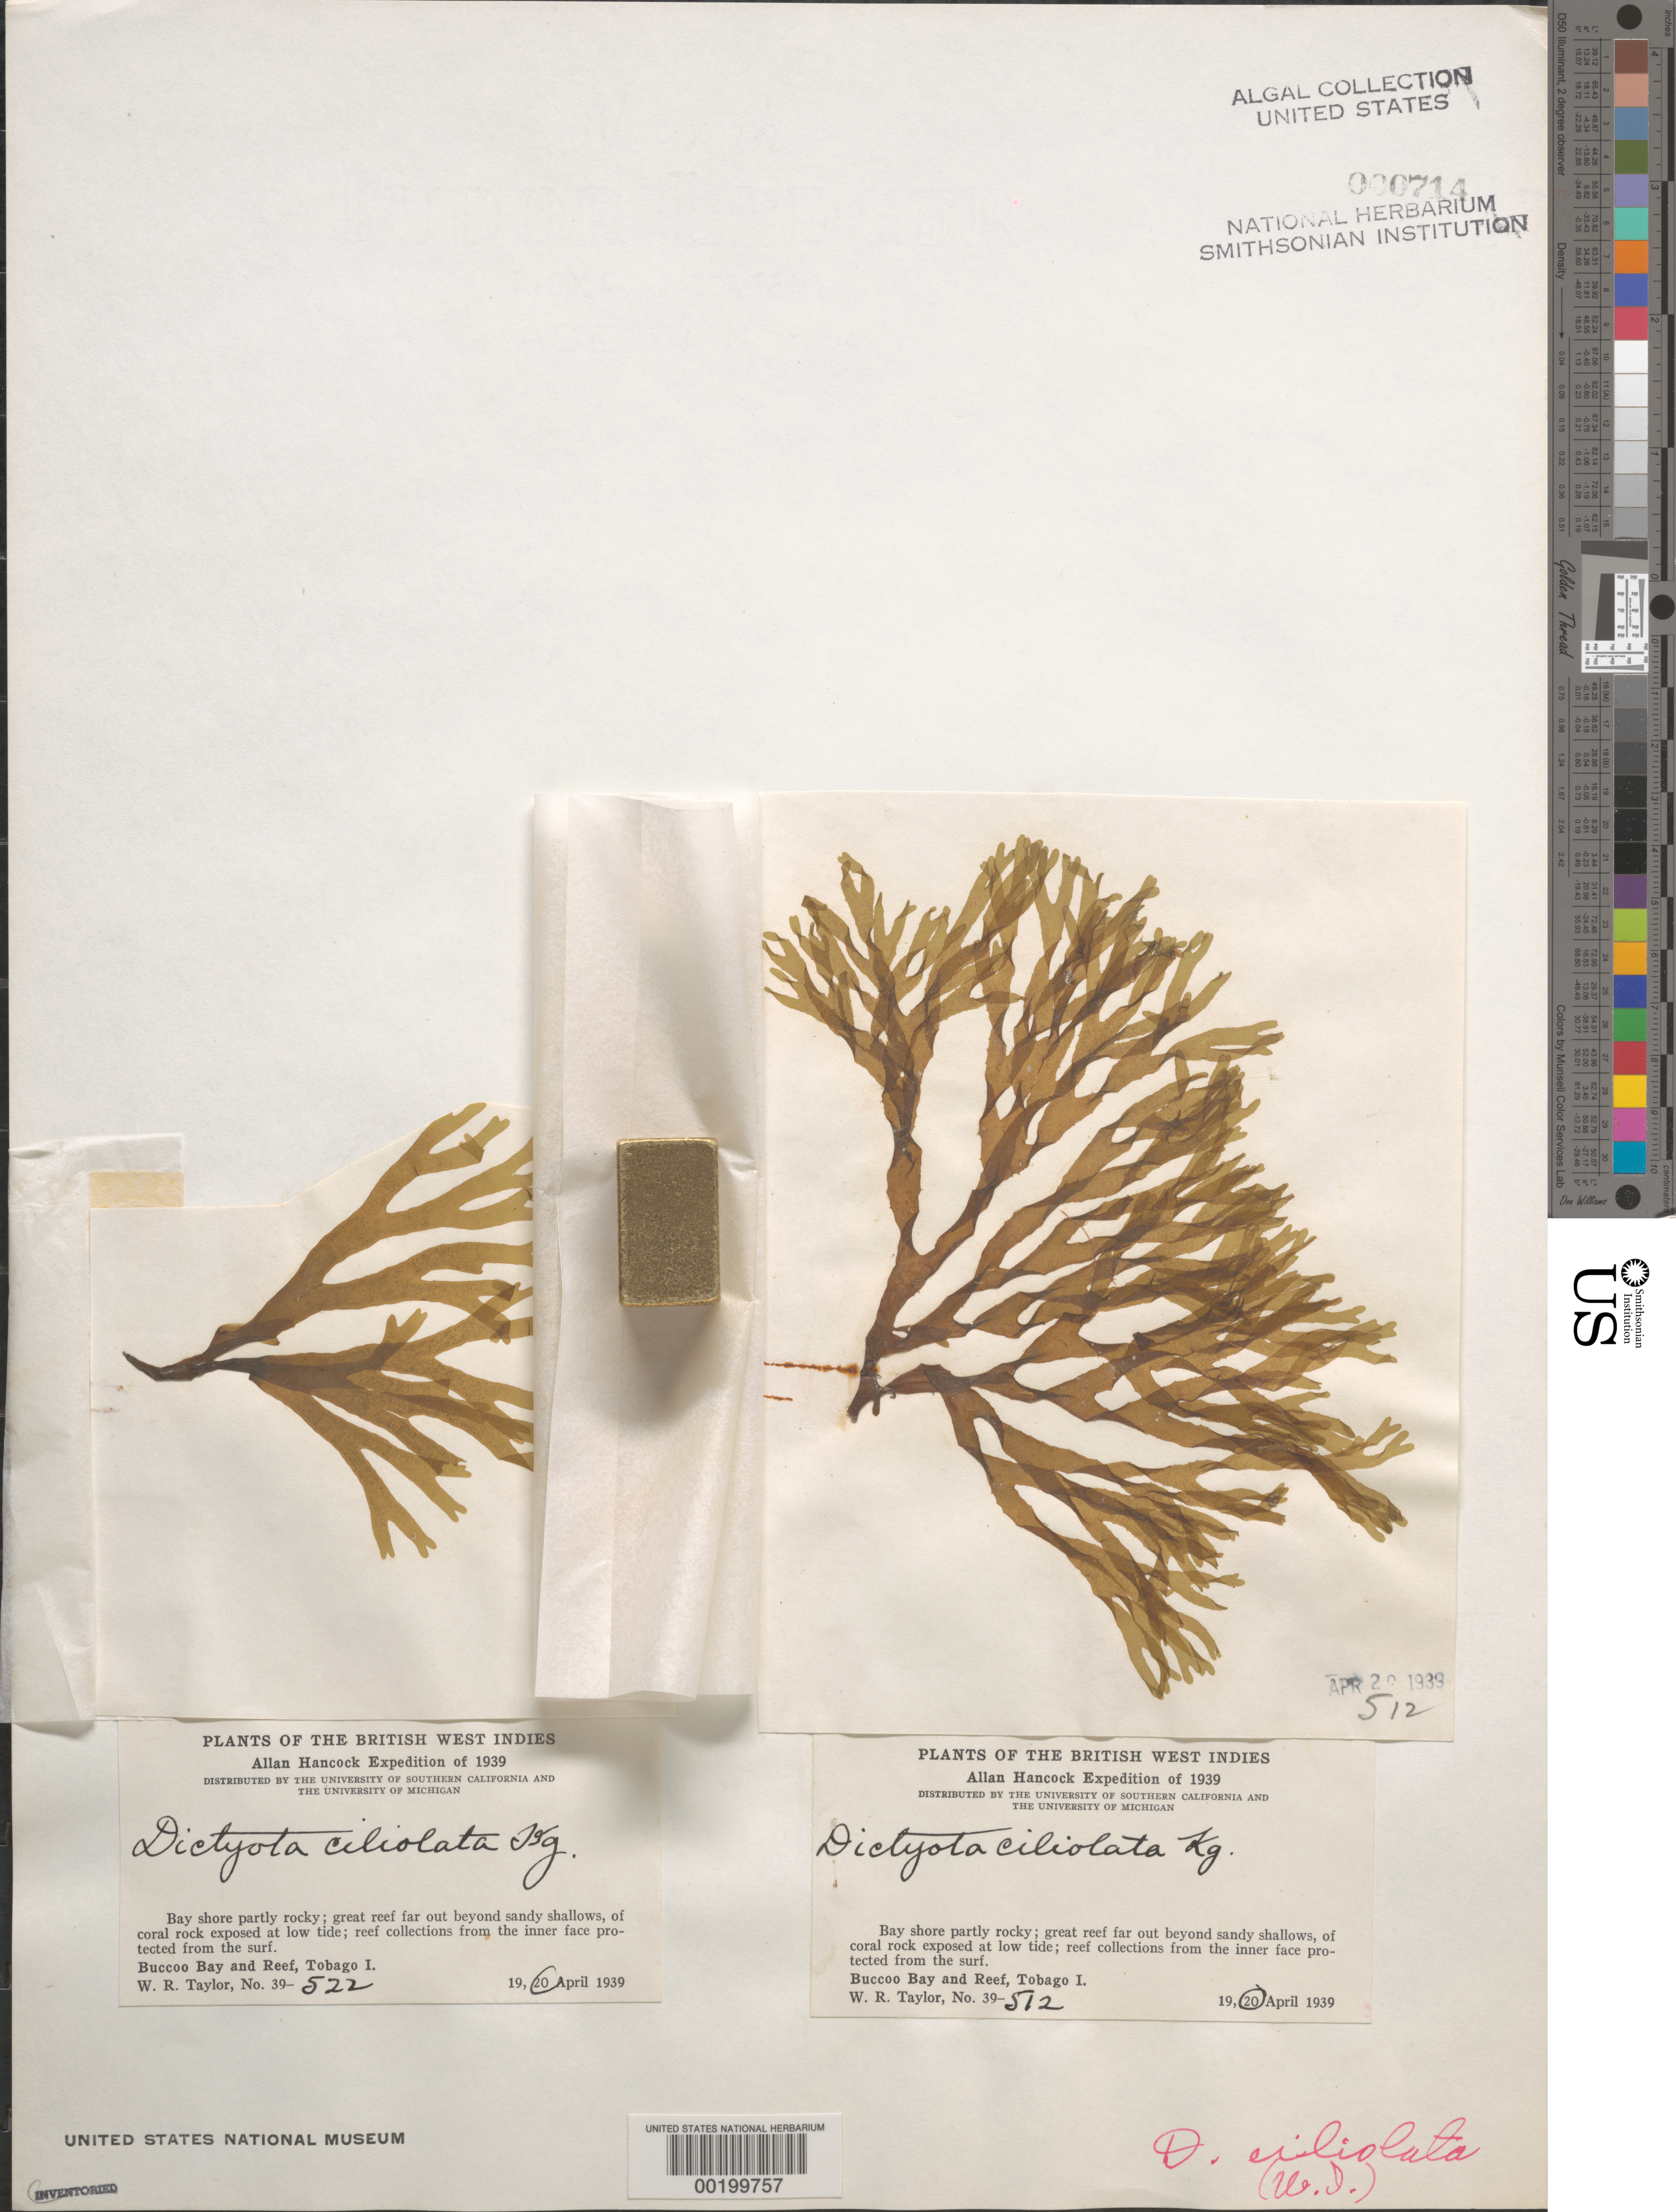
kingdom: Chromista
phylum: Ochrophyta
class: Phaeophyceae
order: Dictyotales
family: Dictyotaceae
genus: Dictyota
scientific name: Dictyota ciliolata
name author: Sond. ex Kütz.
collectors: W. R. Taylor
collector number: WRT 39-512 & WRT 39-522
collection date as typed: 20 April 1939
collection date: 1939-04-20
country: Trinidad and Tobago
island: Tobago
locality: Bucco Bay (Buccoo Bay) and Bucco Reef (Buccoo Reef)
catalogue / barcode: US 714